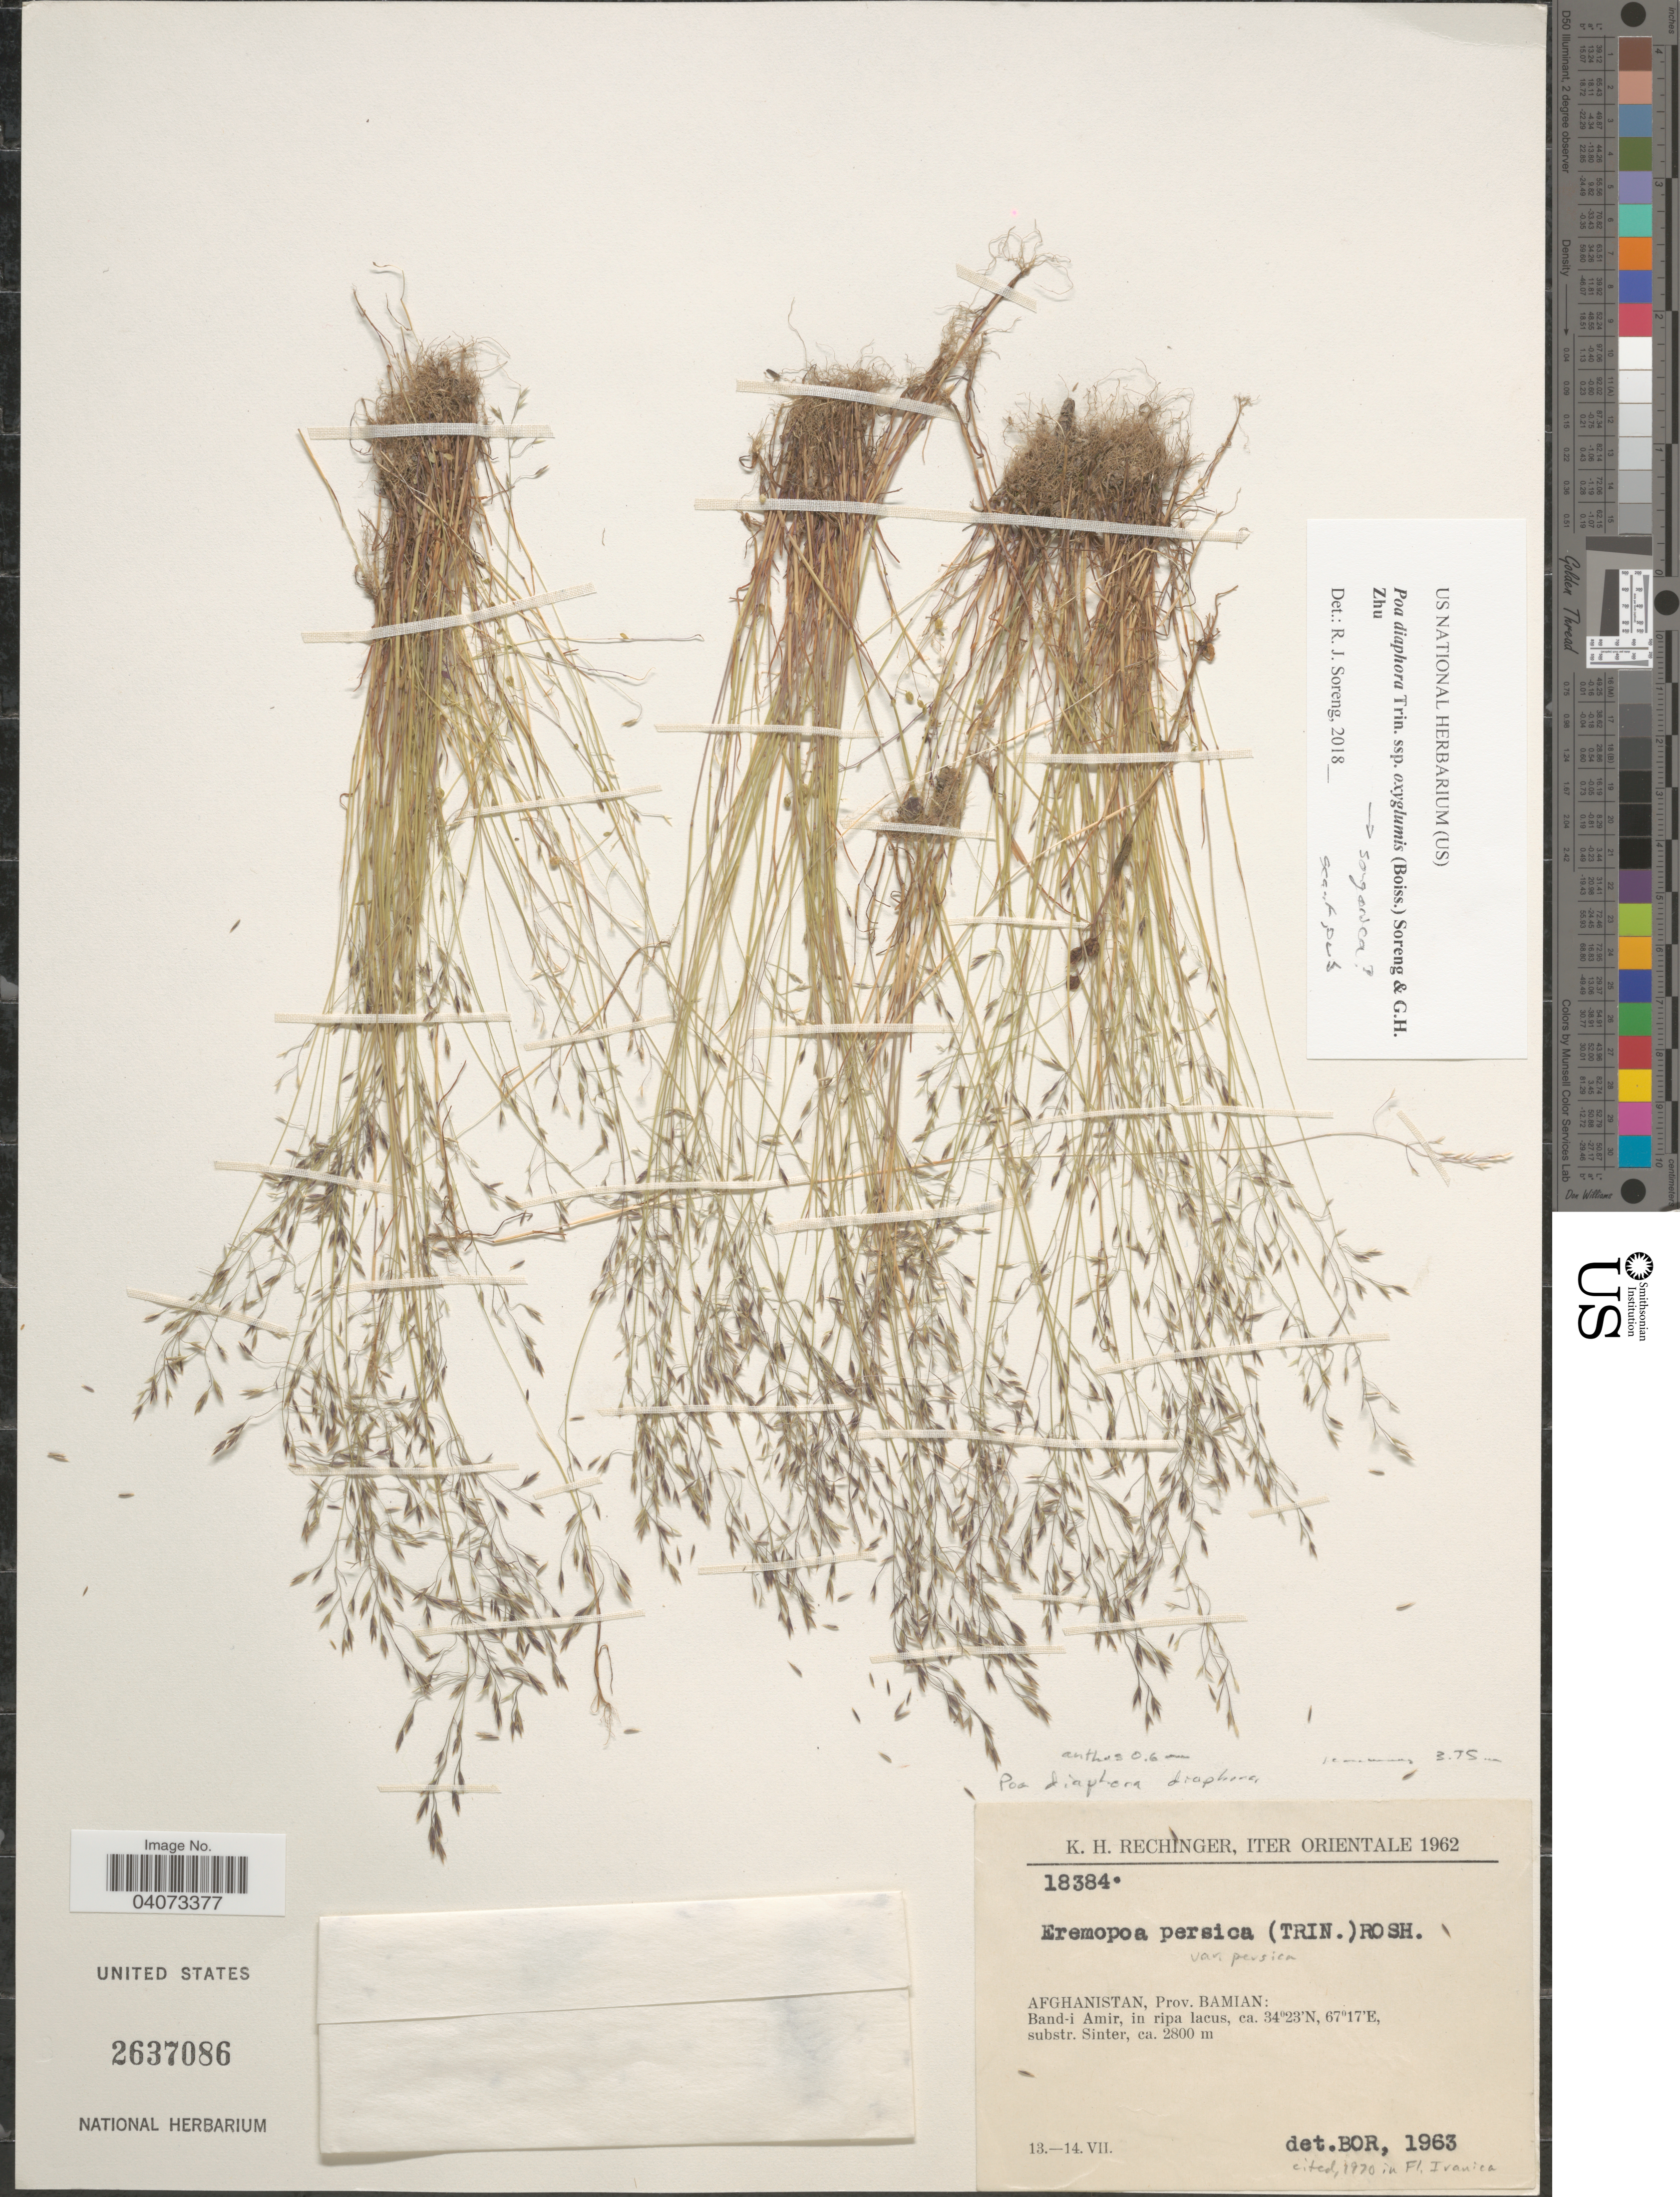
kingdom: Plantae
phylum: Tracheophyta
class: Liliopsida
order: Poales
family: Poaceae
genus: Poa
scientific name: Poa diaphora subsp. oxyglumis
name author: (Boiss.) Soreng & G.H. Zhu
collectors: K. H. Rechinger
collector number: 18384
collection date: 1962-07-13/1962-07-14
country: Afghanistan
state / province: Bamian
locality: Iter Orientale 1962. Prov. Bamian: Band-i Amir, in ripa lacus, substr. Sinter.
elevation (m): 2800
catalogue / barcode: US 2637086